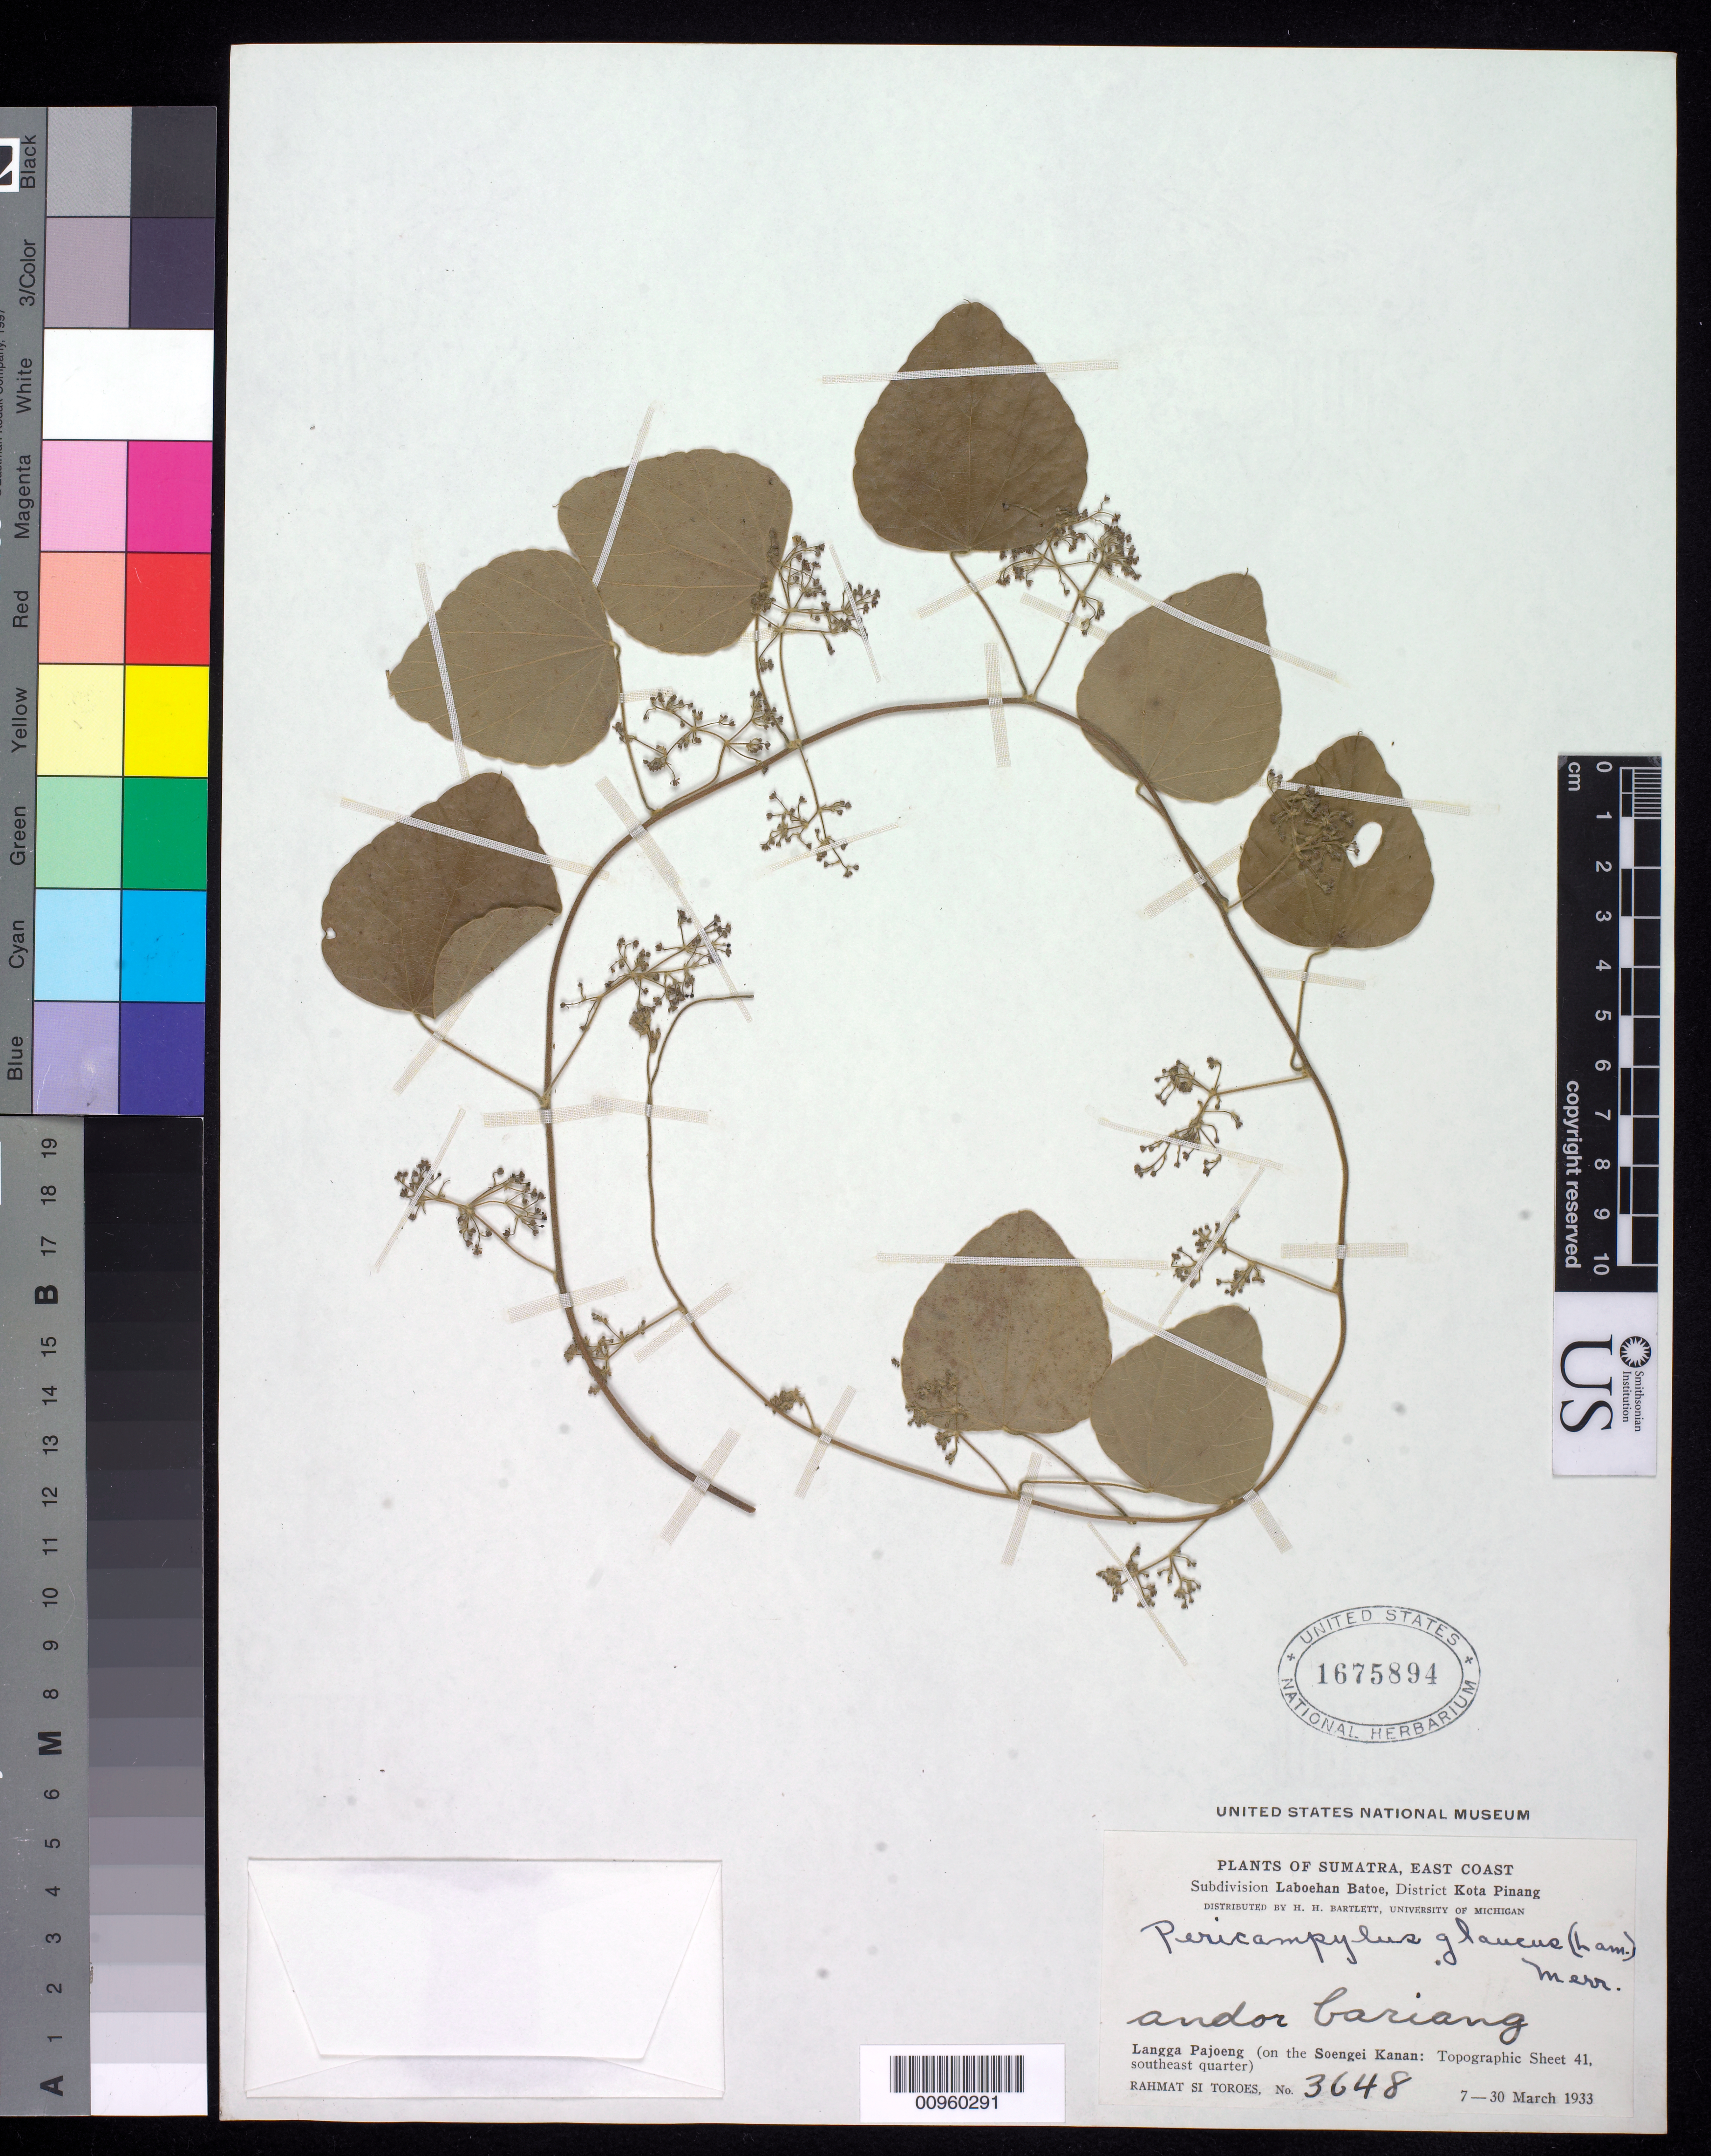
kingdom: Plantae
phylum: Tracheophyta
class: Magnoliopsida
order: Ranunculales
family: Menispermaceae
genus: Pericampylus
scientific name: Pericampylus glaucus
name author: (Lam.) Merr.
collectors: Rahmat Si Boeea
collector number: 3648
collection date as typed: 07 Mar 1933 to 30 Mar 1933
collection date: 1933-03-07/1933-03-30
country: Indonesia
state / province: Sumatra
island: Sumatra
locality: East Coast, Subdiv. laboehan Batoe, Dist. Kota Pinang, Langga Pajoeng, Soengei Kanan Topographic Sheet 41 SE quarter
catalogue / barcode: US 1675894